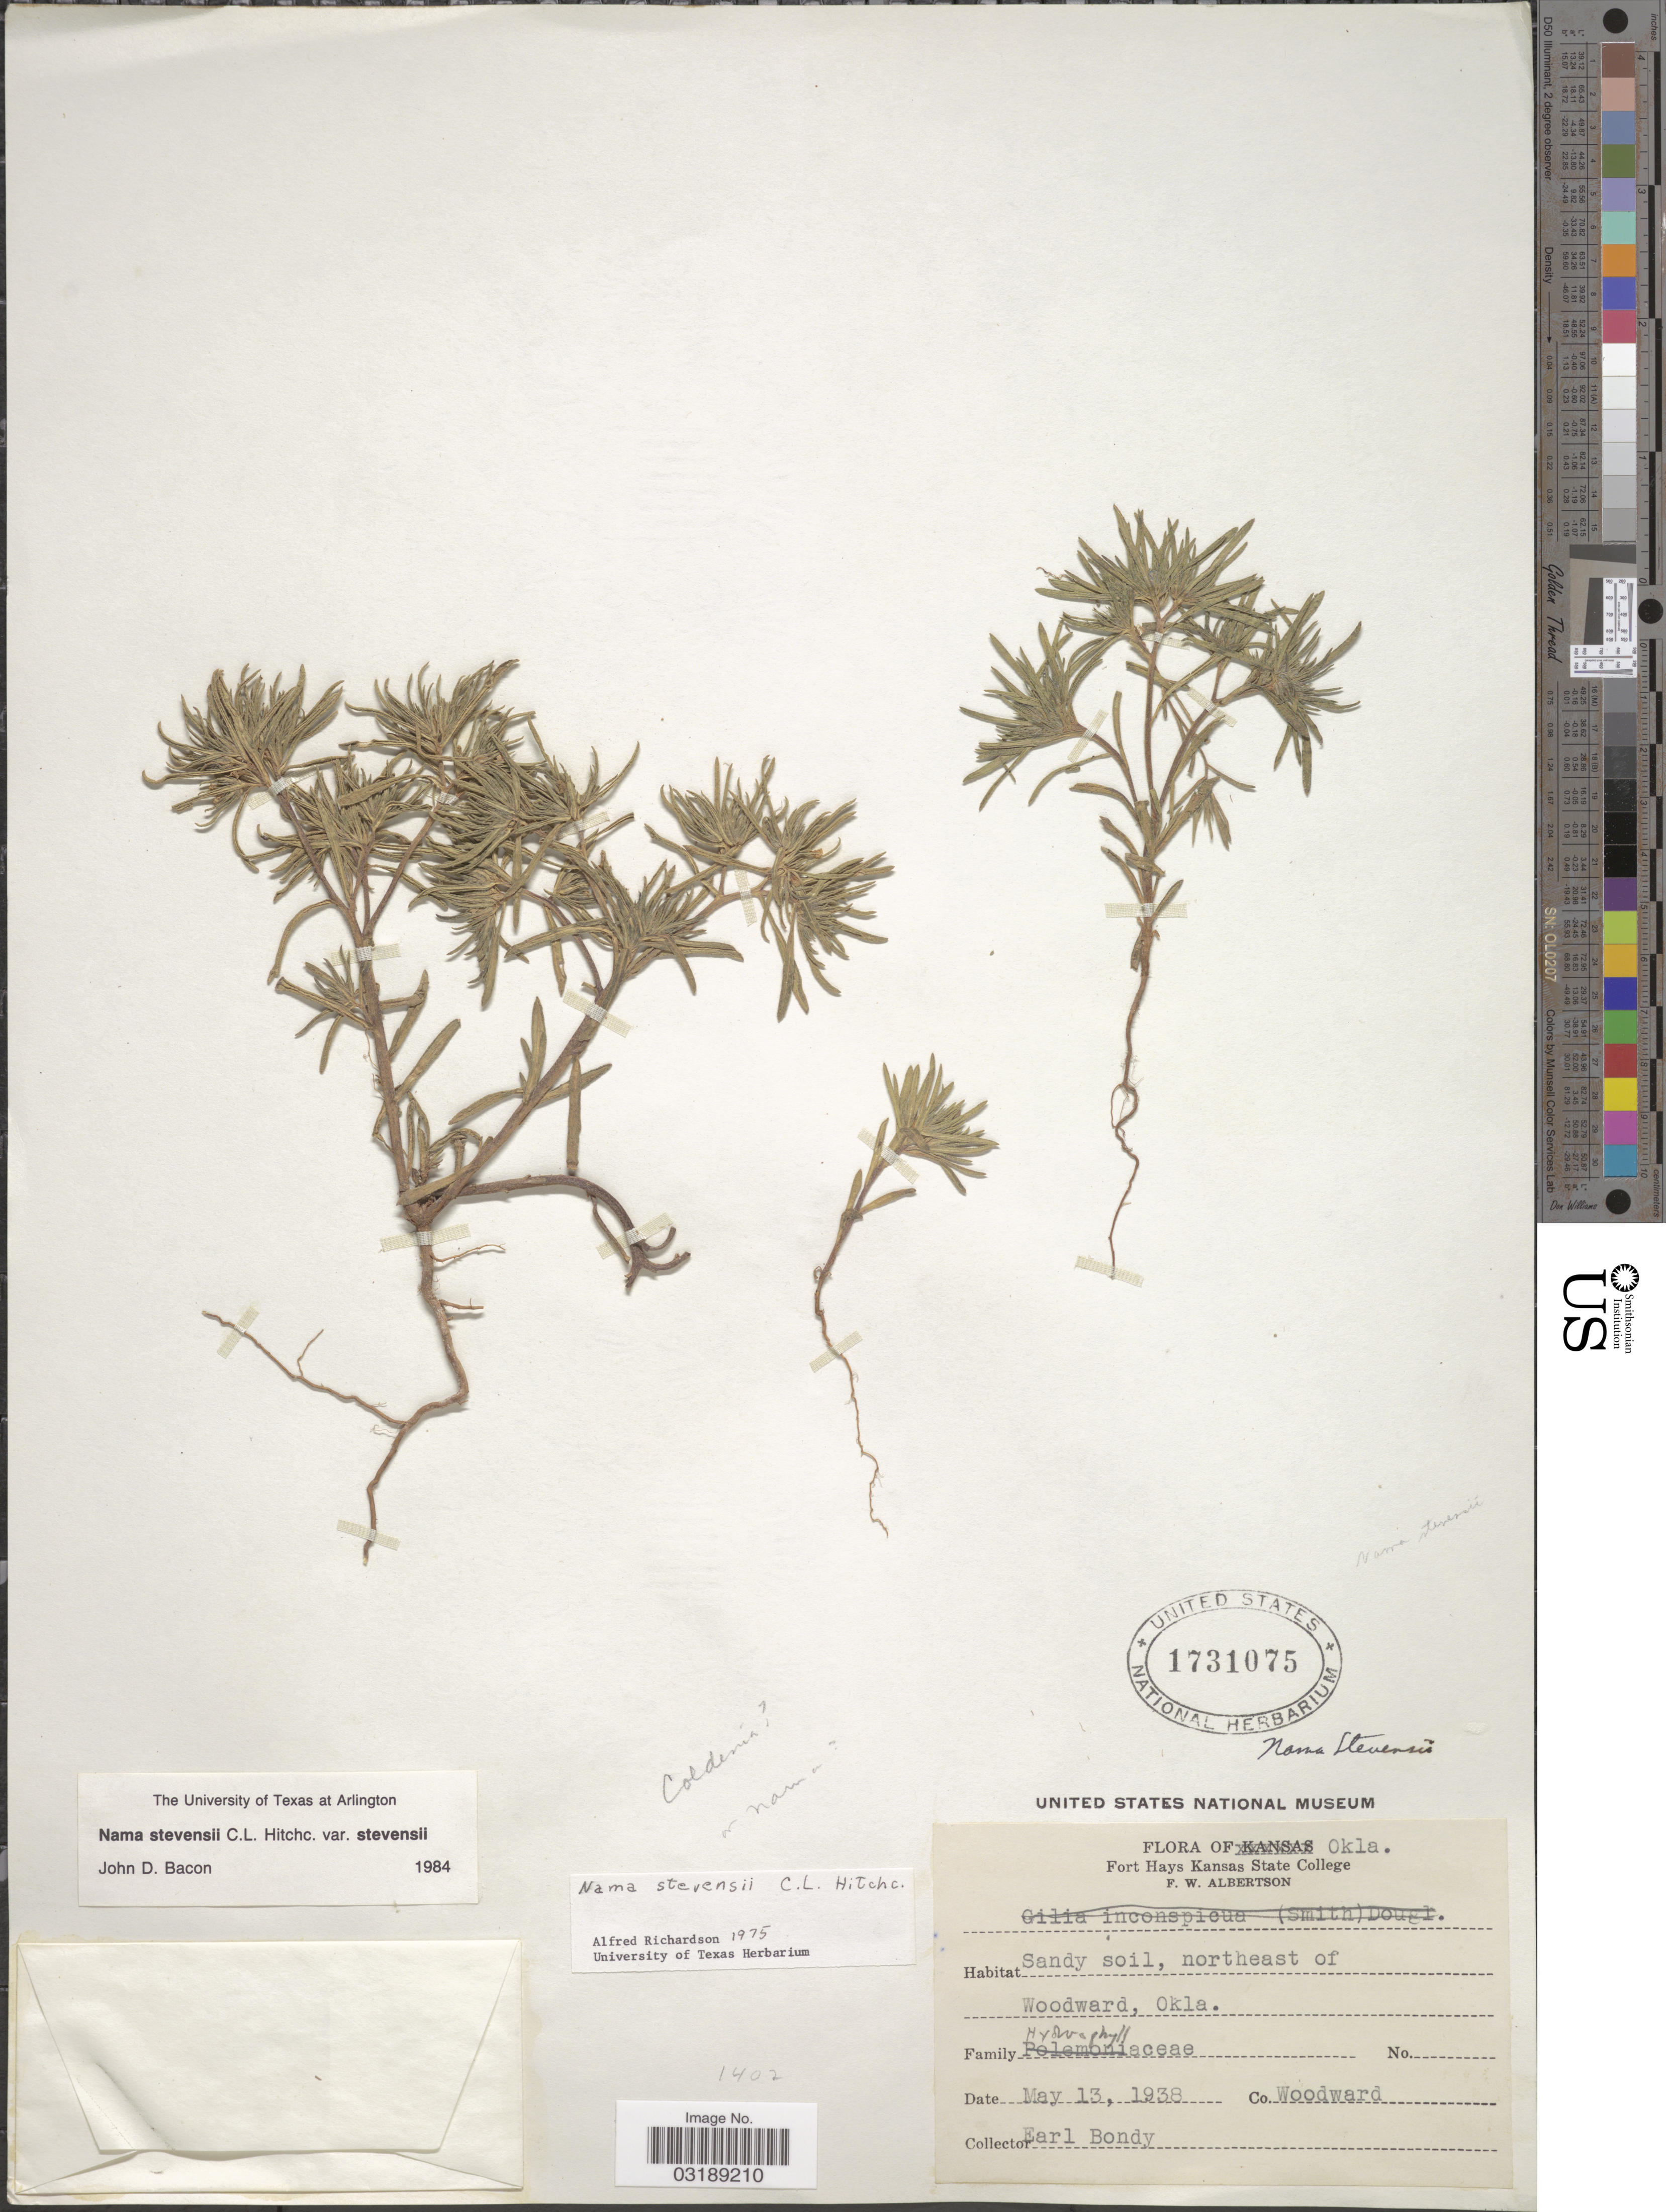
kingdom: Plantae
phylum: Tracheophyta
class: Magnoliopsida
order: Boraginales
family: Namaceae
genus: Nama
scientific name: Nama stevensii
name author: C.L. Hitchc.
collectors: E. Bondy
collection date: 1938-05-13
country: United States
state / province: Oklahoma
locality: Sandy soil, northeast of Woodward, Okla., Co. Woodward.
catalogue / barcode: US 1731075